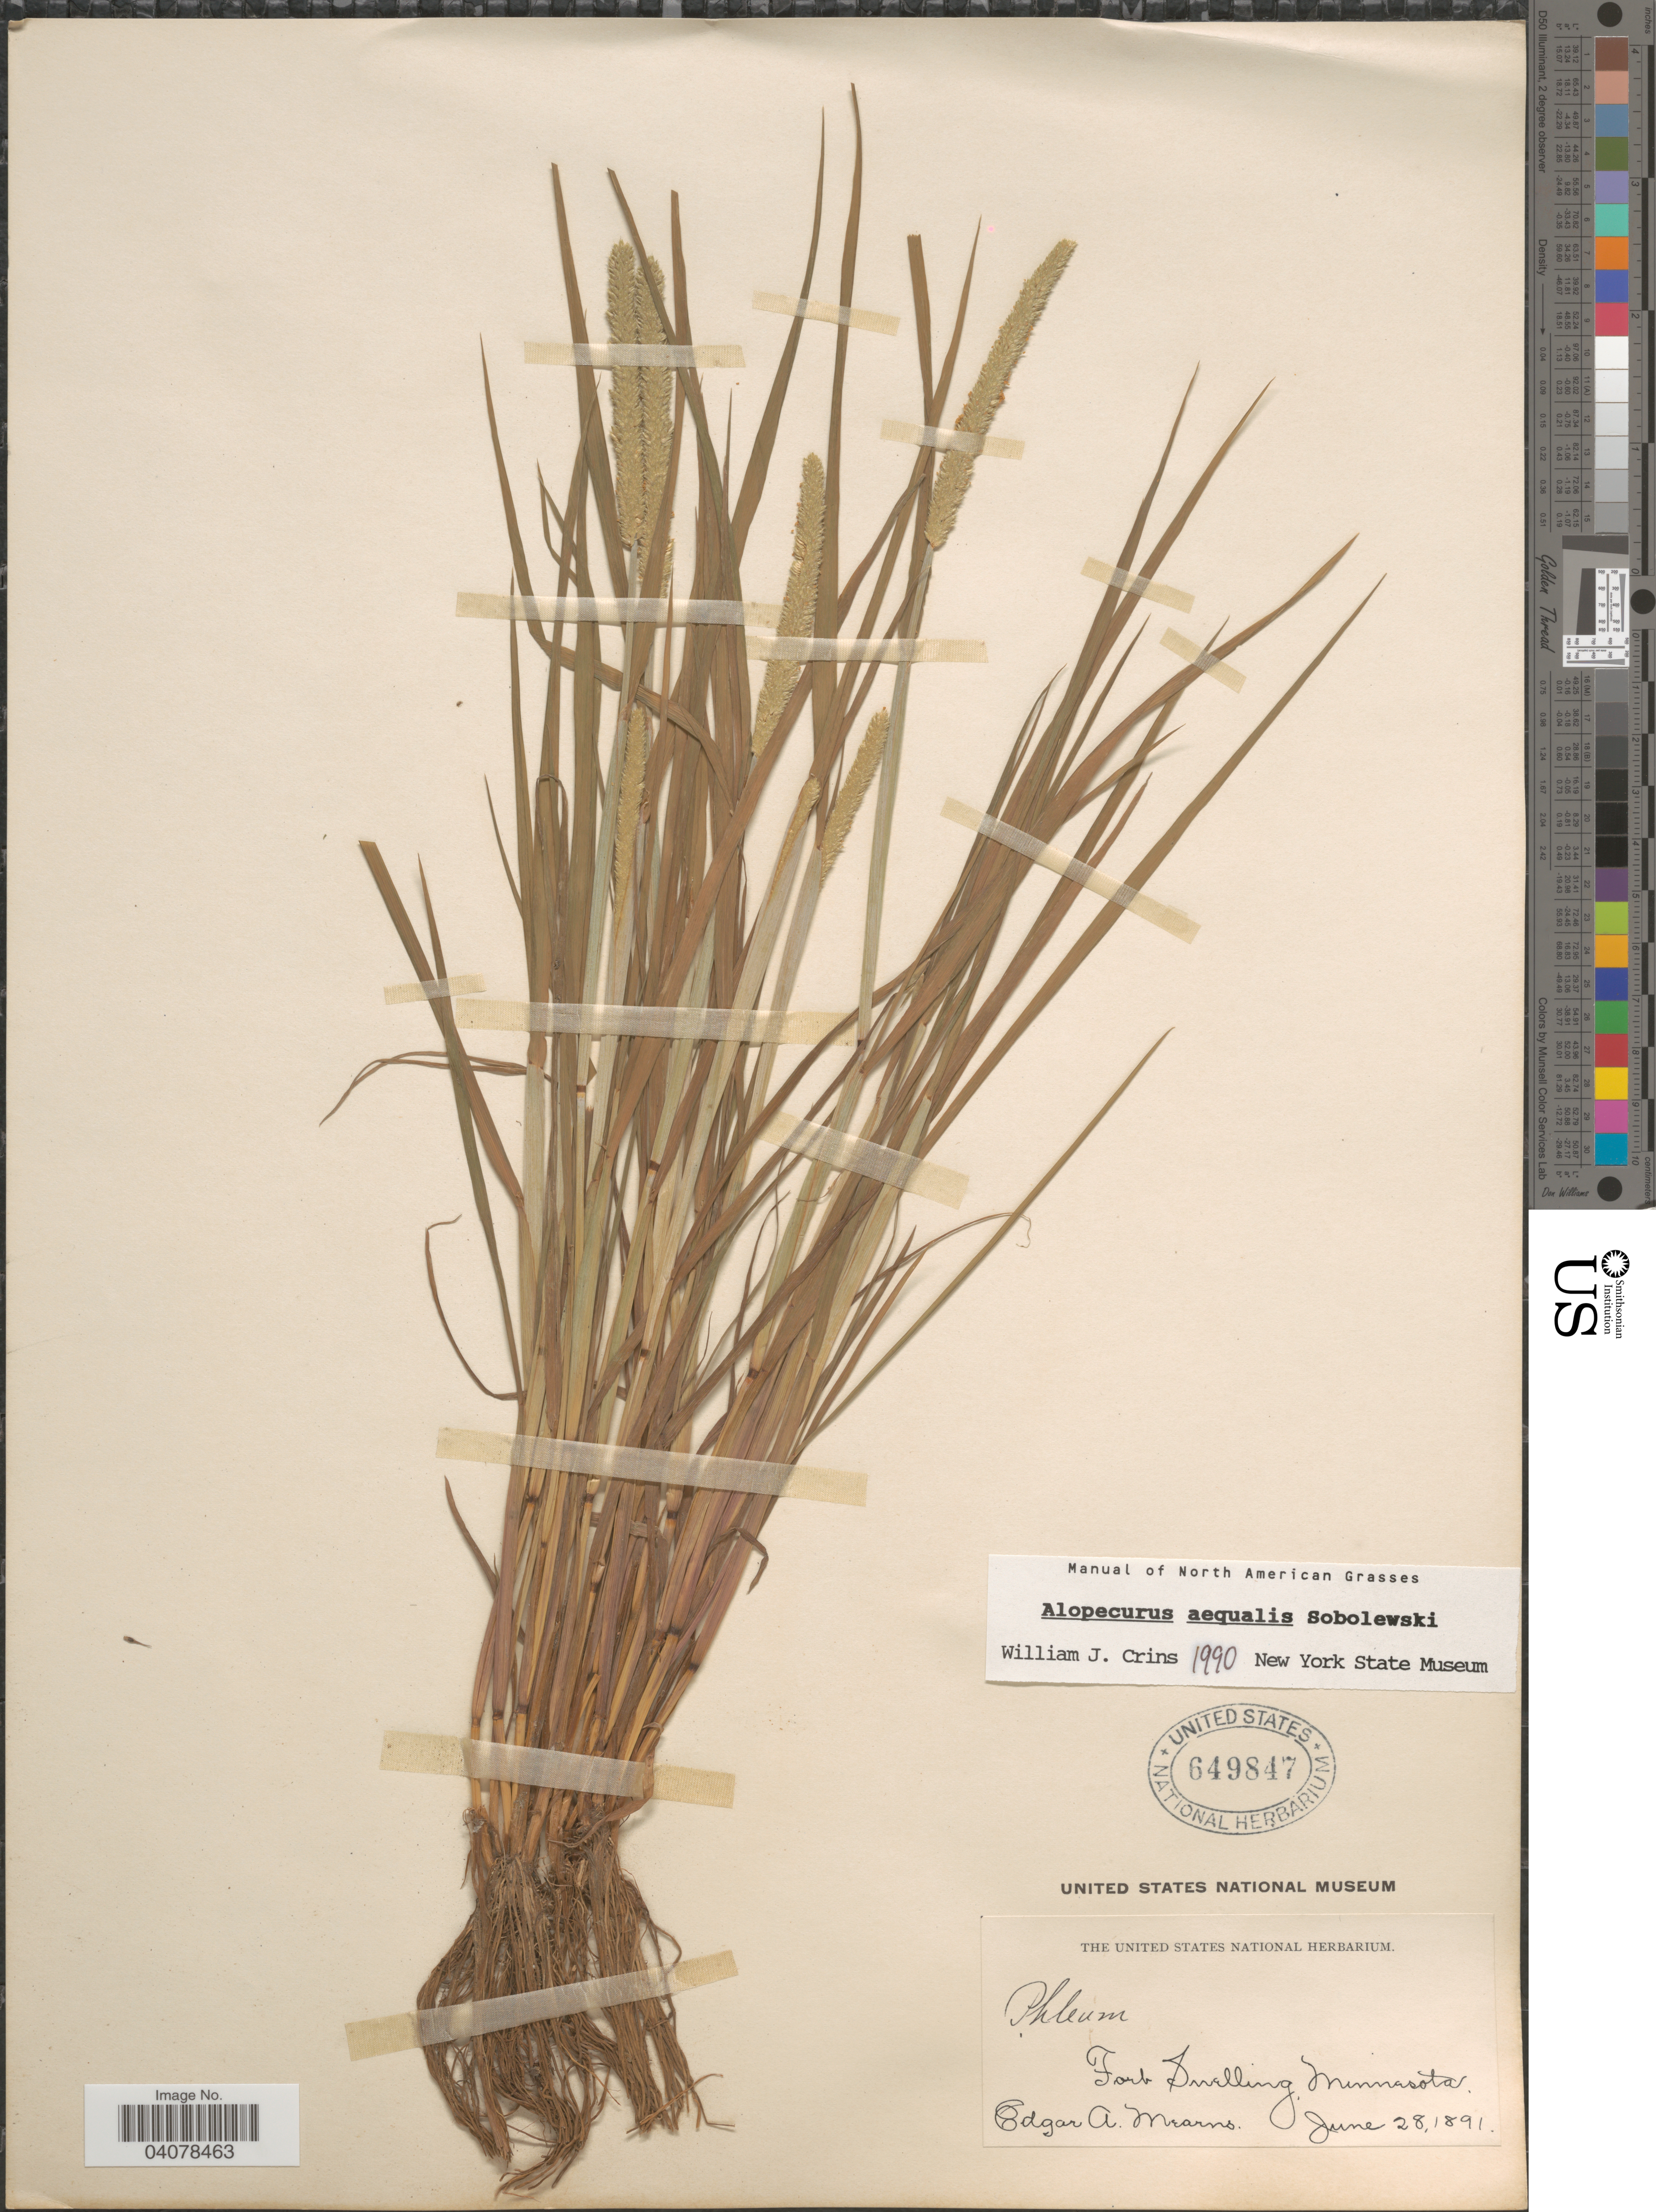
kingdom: Plantae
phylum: Tracheophyta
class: Liliopsida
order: Poales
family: Poaceae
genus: Alopecurus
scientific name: Alopecurus aequalis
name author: Sobol.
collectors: E. A. Mearns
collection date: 1891-06-28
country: United States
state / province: Minnesota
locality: Fort Snelling.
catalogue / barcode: US 649847